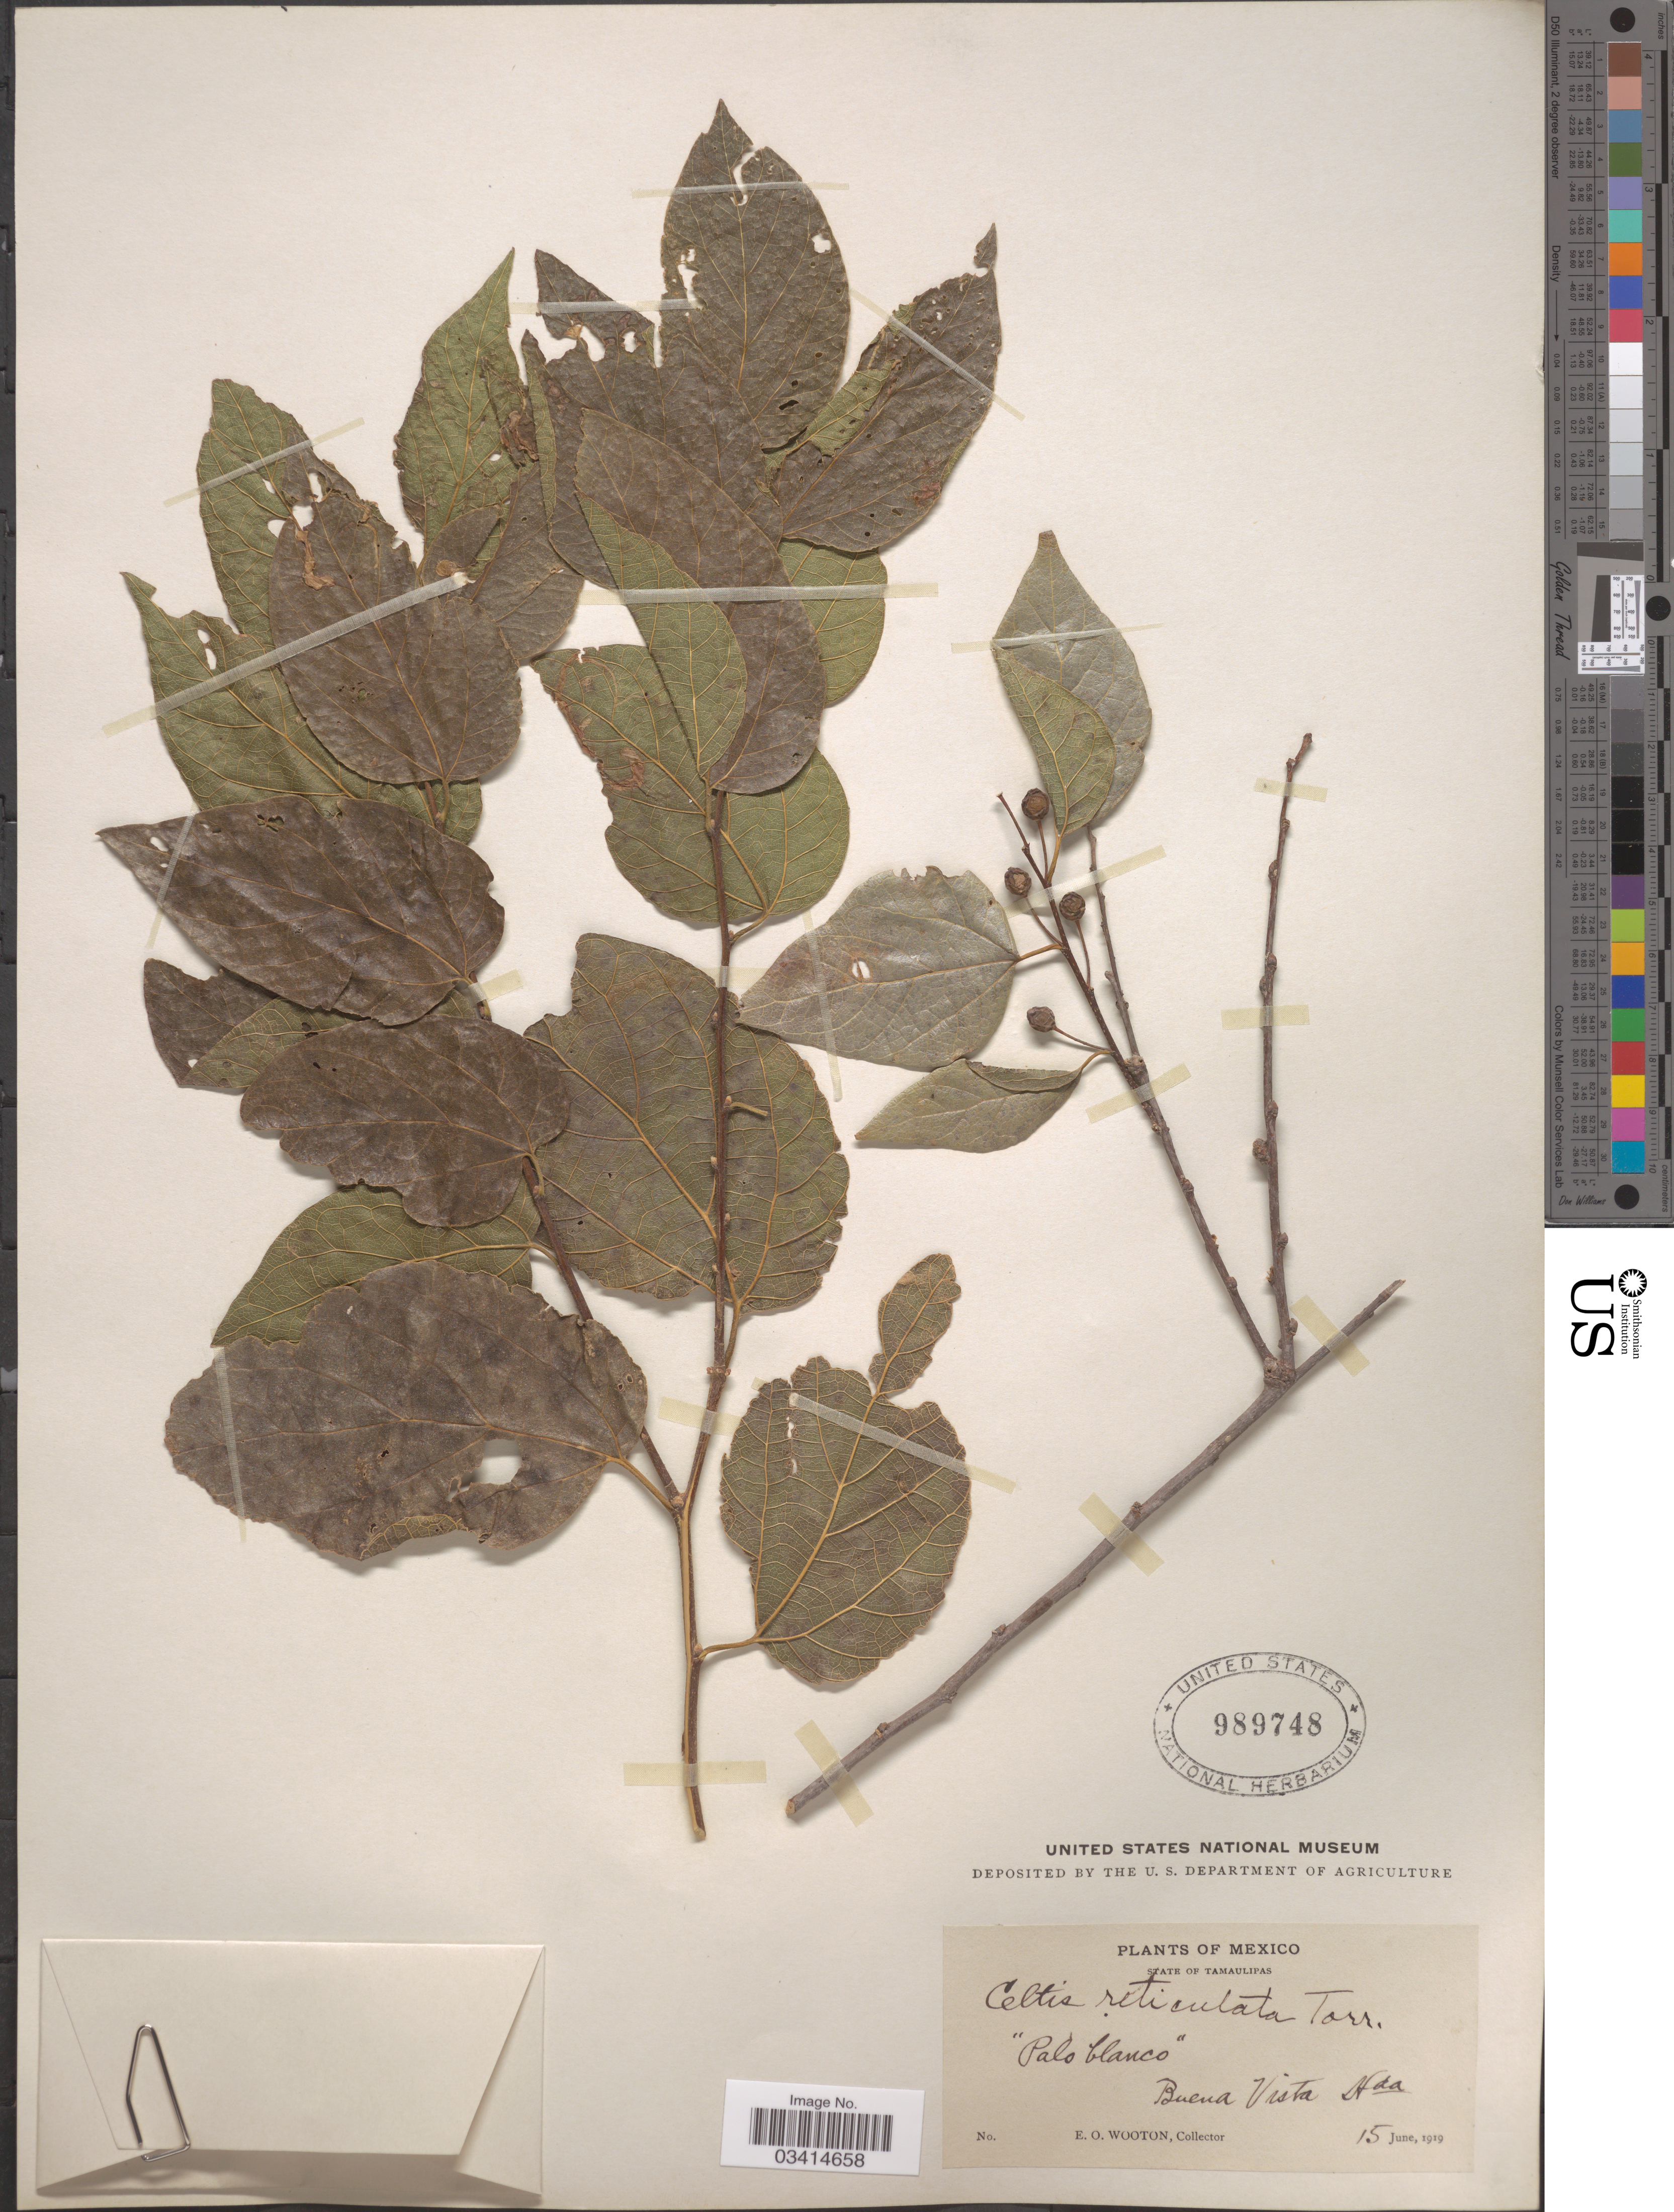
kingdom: Plantae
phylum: Tracheophyta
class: Magnoliopsida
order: Rosales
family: Cannabaceae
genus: Celtis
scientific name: Celtis reticulata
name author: Torr.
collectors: E. O. Wooton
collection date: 1919-06-15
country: Mexico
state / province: Tamaulipas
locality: Buena Vista Hda.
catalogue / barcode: US 989748